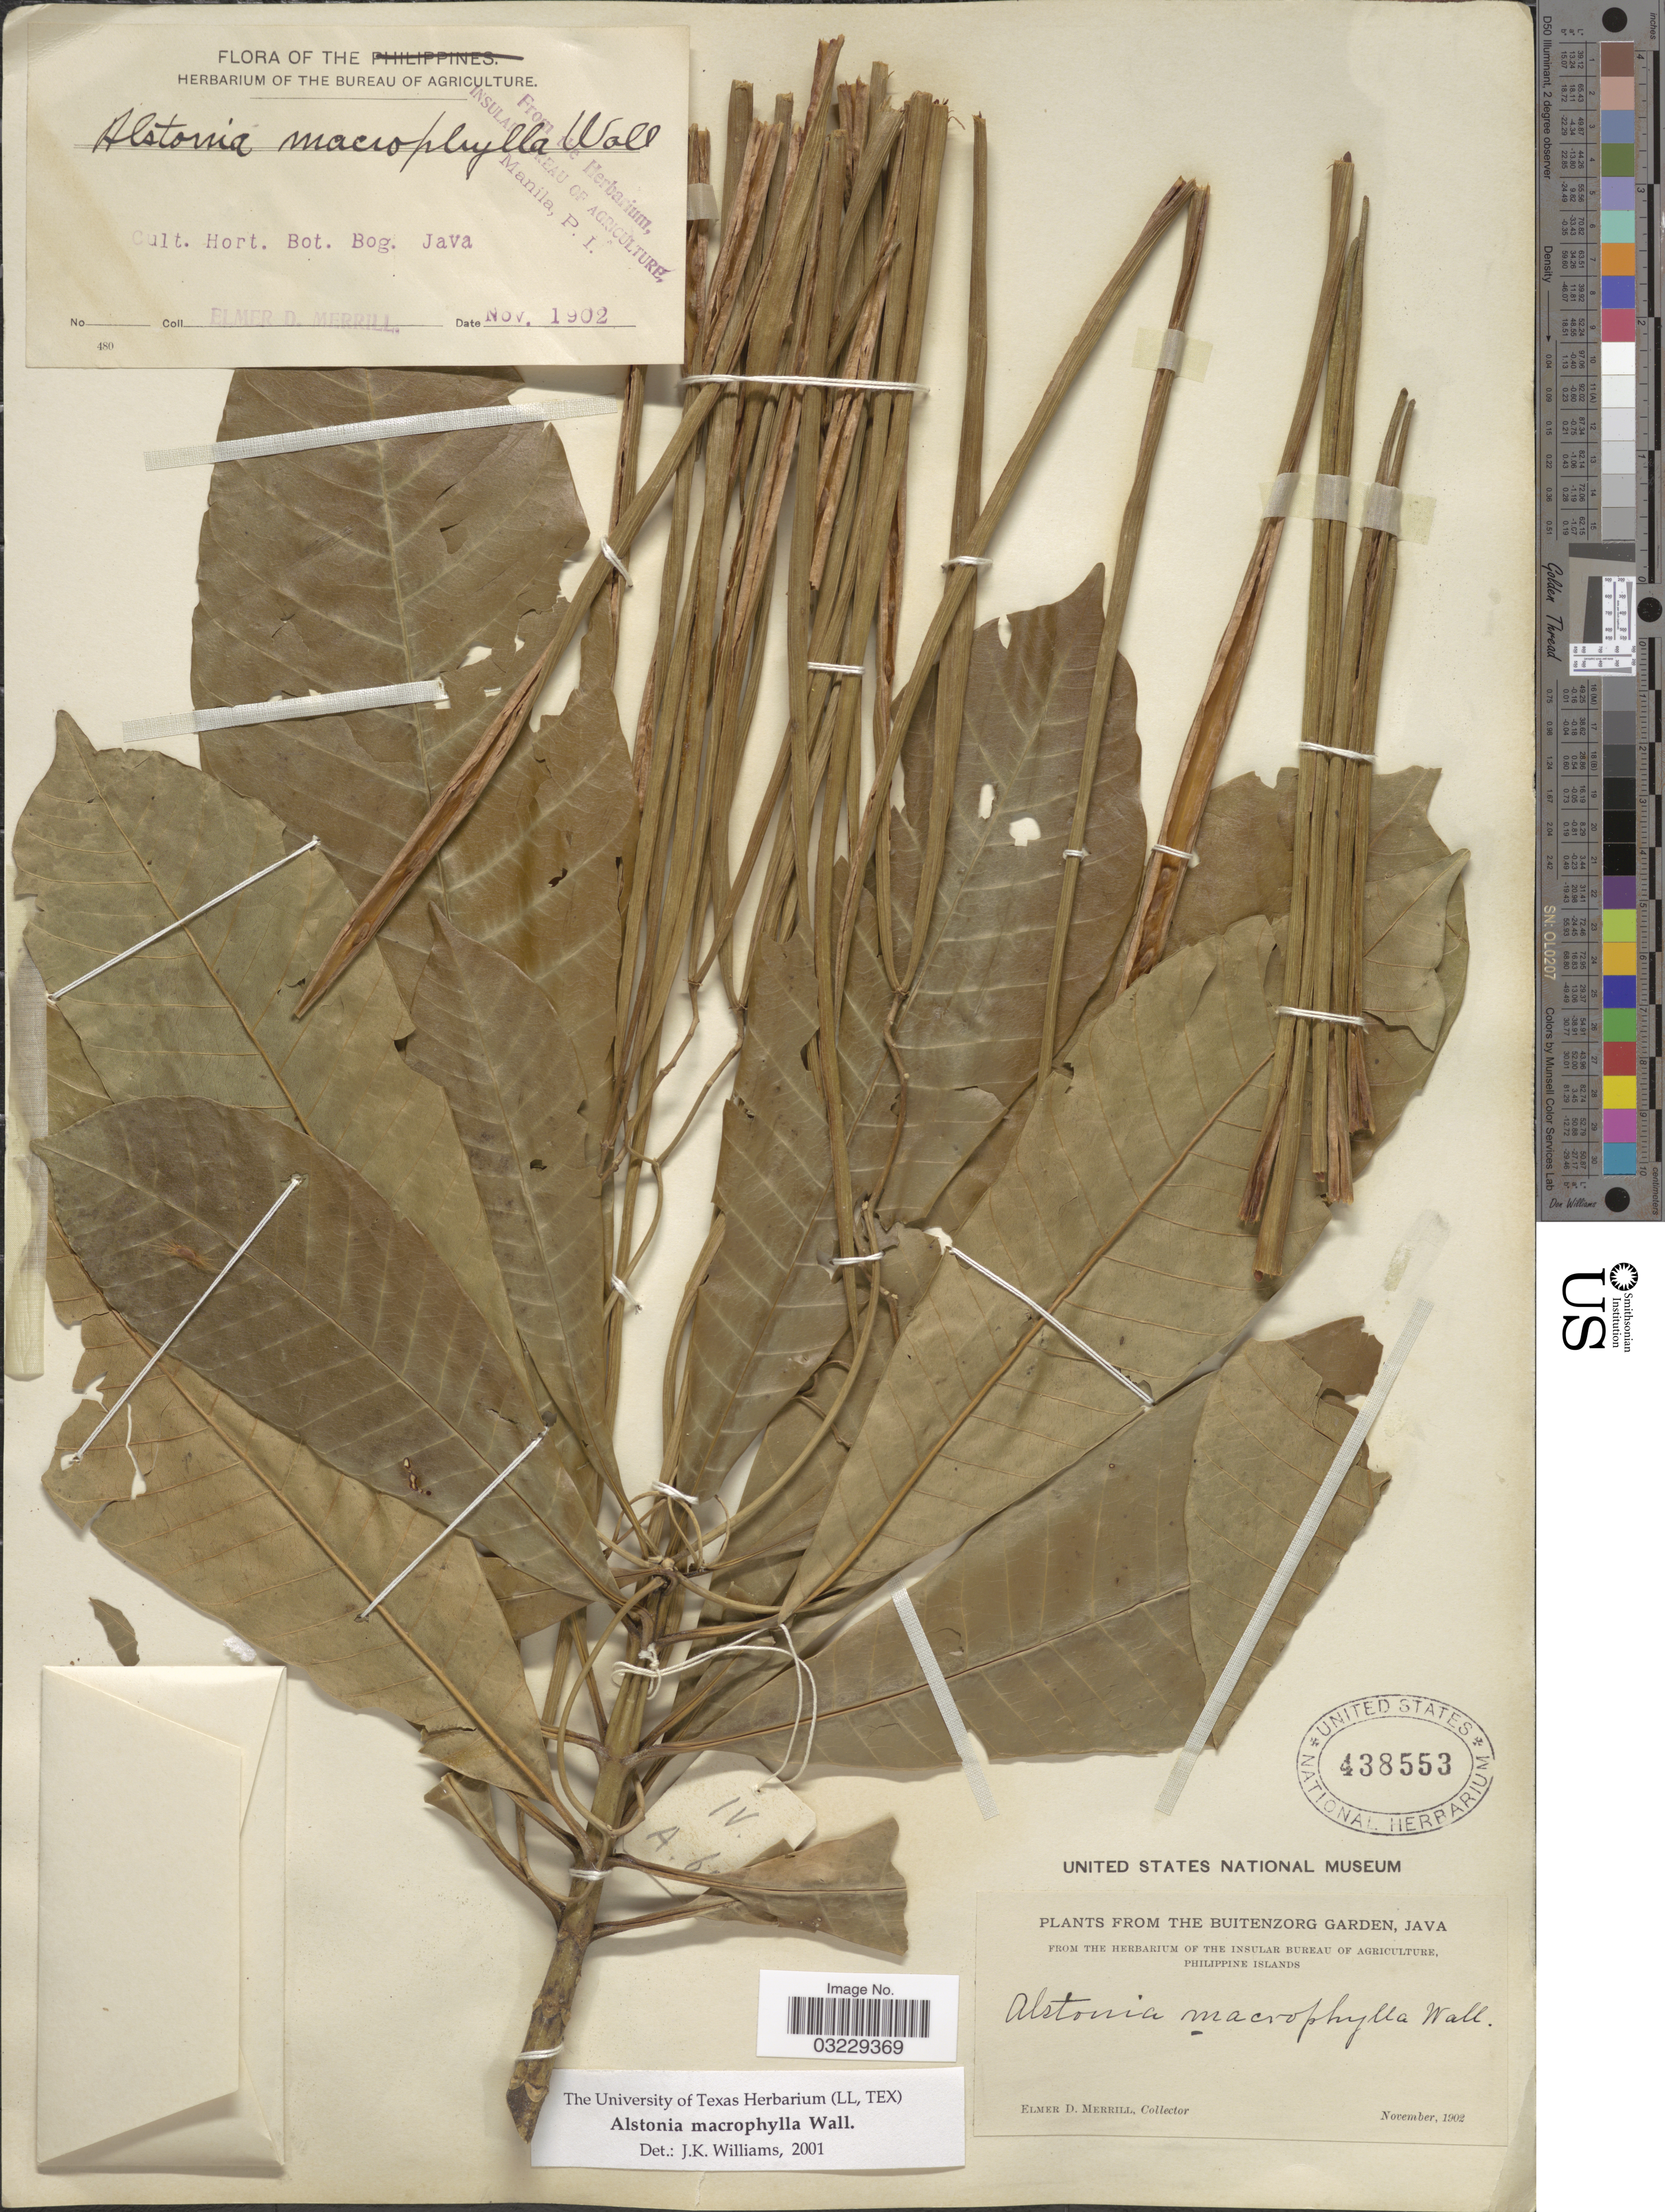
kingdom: Plantae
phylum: Tracheophyta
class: Magnoliopsida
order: Gentianales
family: Apocynaceae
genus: Alstonia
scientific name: Alstonia macrophylla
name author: Wall. ex G. Don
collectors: E. D. Merrill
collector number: A6!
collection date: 1902-11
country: Indonesia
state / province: Java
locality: The Buitenzorg Garden. Hort. Bot. Bog.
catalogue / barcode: US 438553